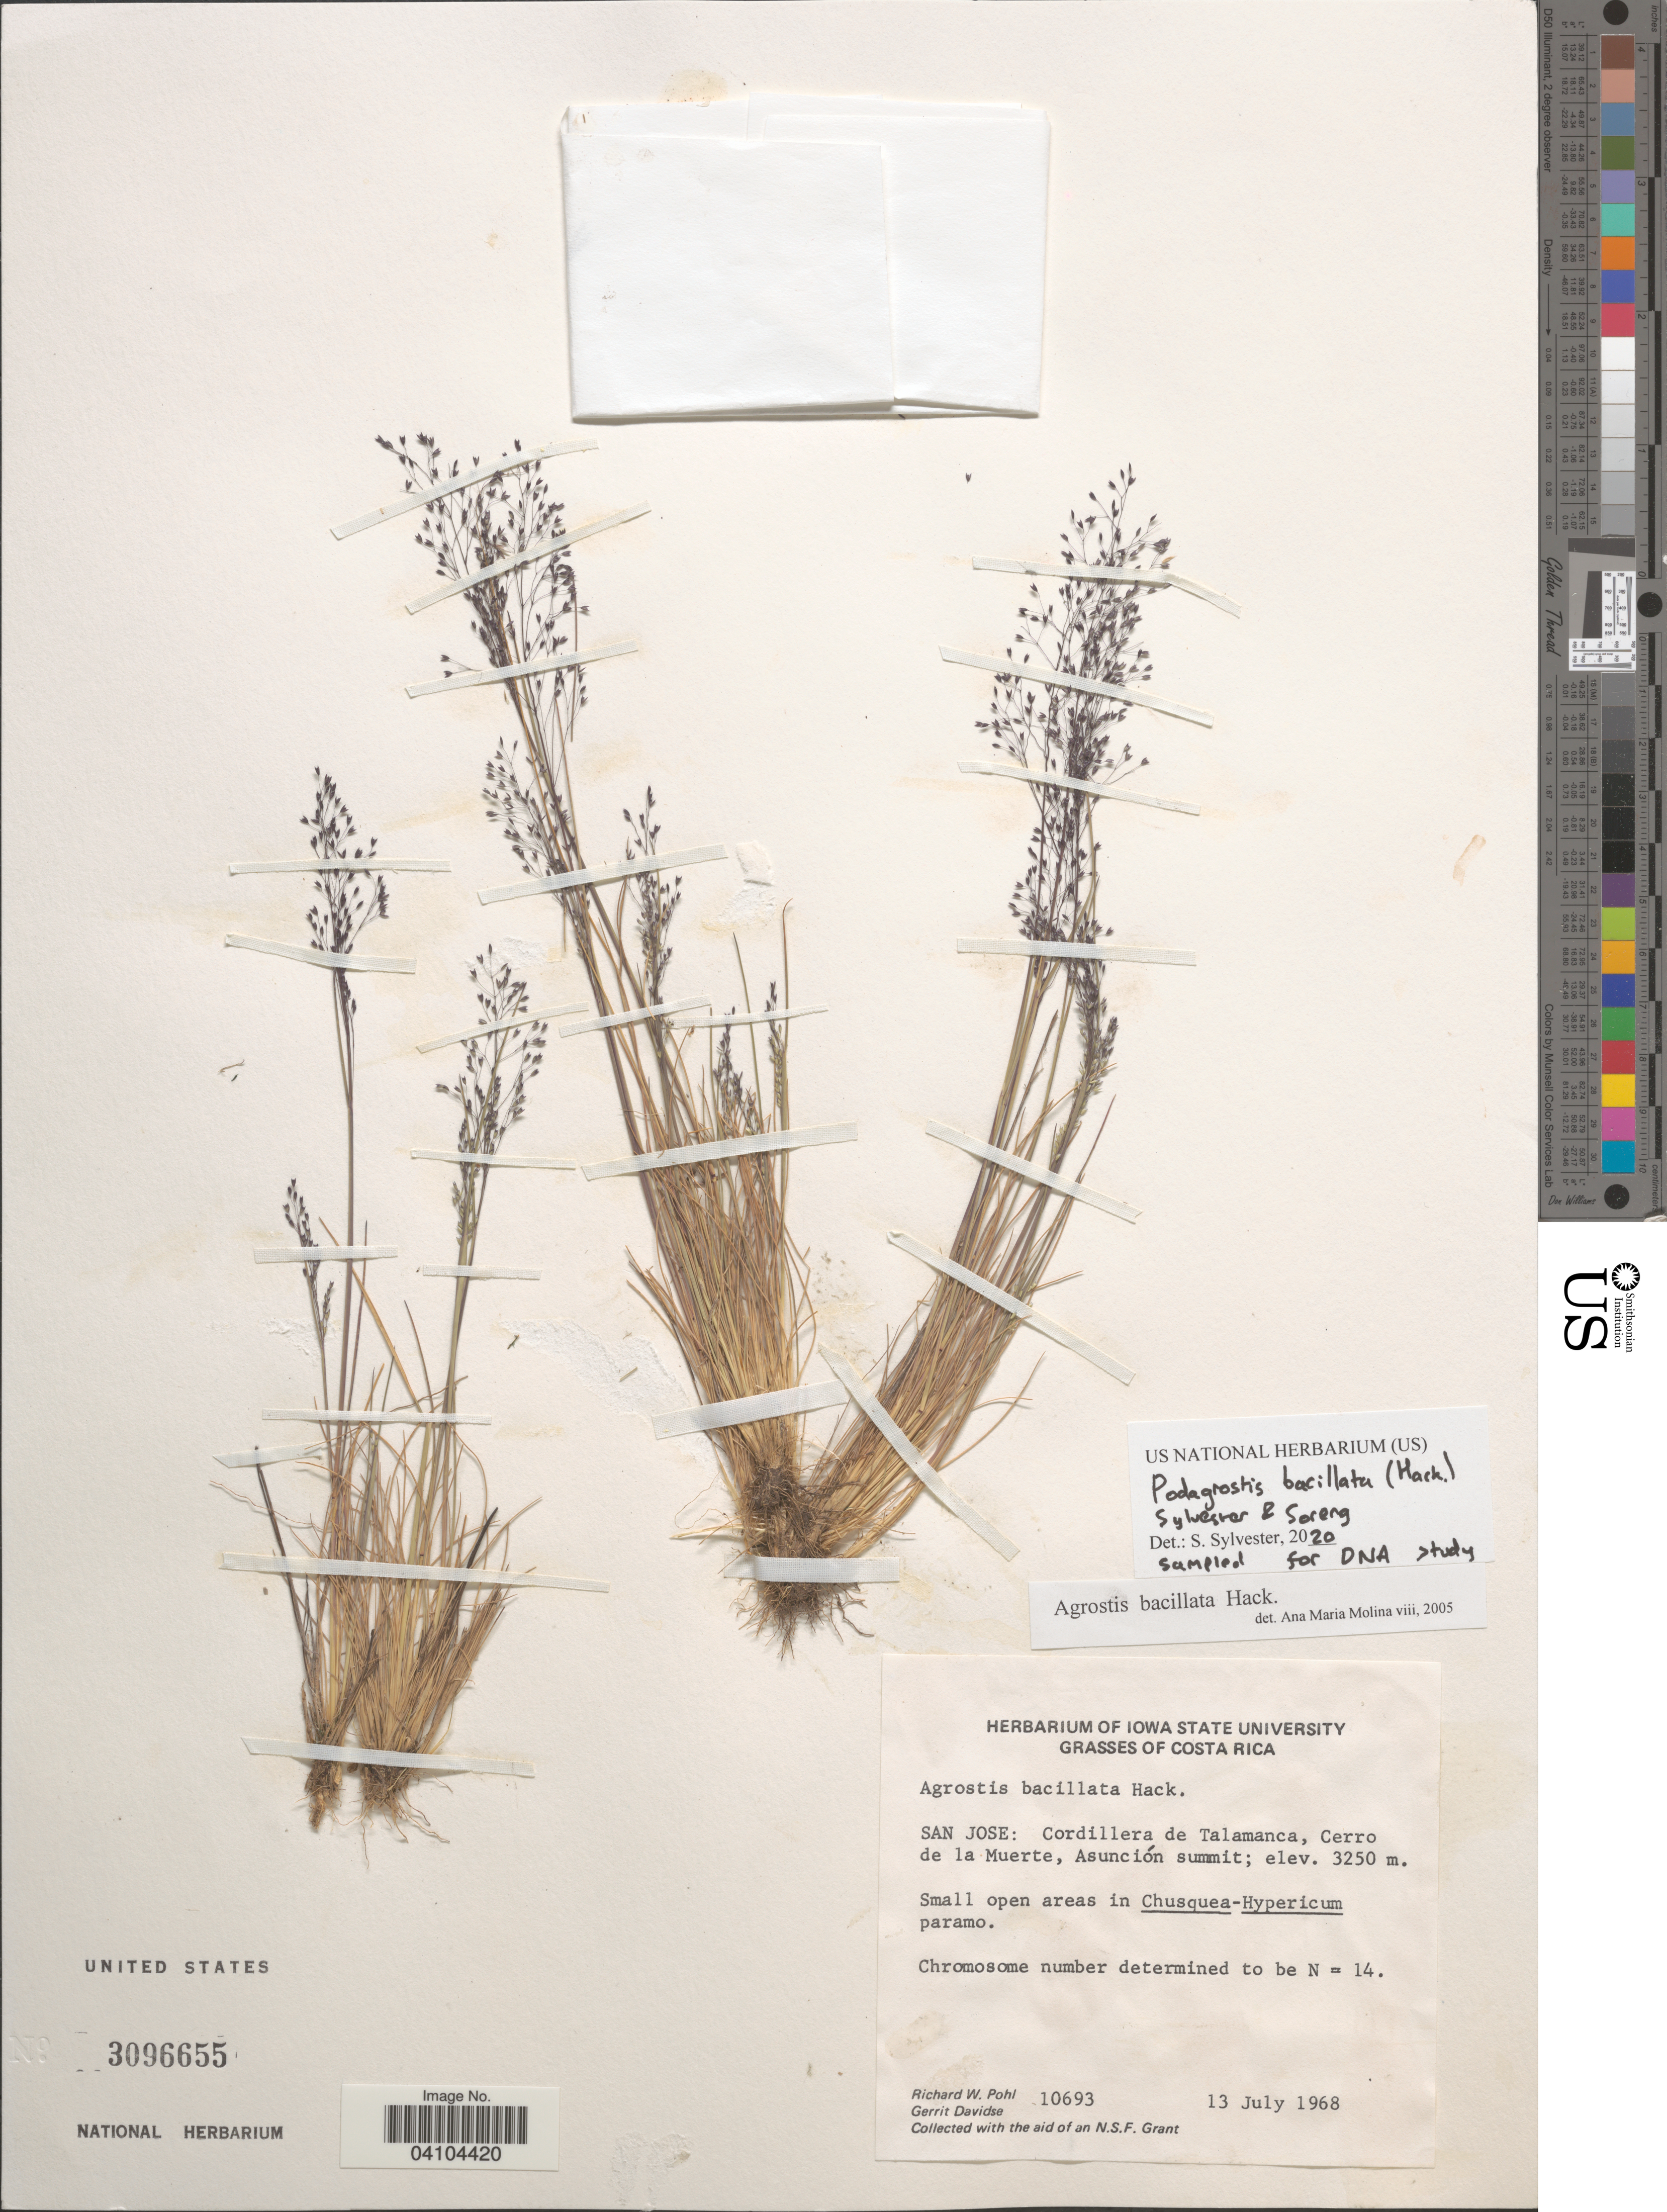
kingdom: Plantae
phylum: Tracheophyta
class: Liliopsida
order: Poales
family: Poaceae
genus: Agrostis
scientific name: Agrostis bacillata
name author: Hack.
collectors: R. W. Pohl & G. Davidse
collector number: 10693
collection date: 1968-07-13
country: Costa Rica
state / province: San José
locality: Cordillera de Talamanca, Cerro de la Muerte, Asunción summit.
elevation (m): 3250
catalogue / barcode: US 3096655